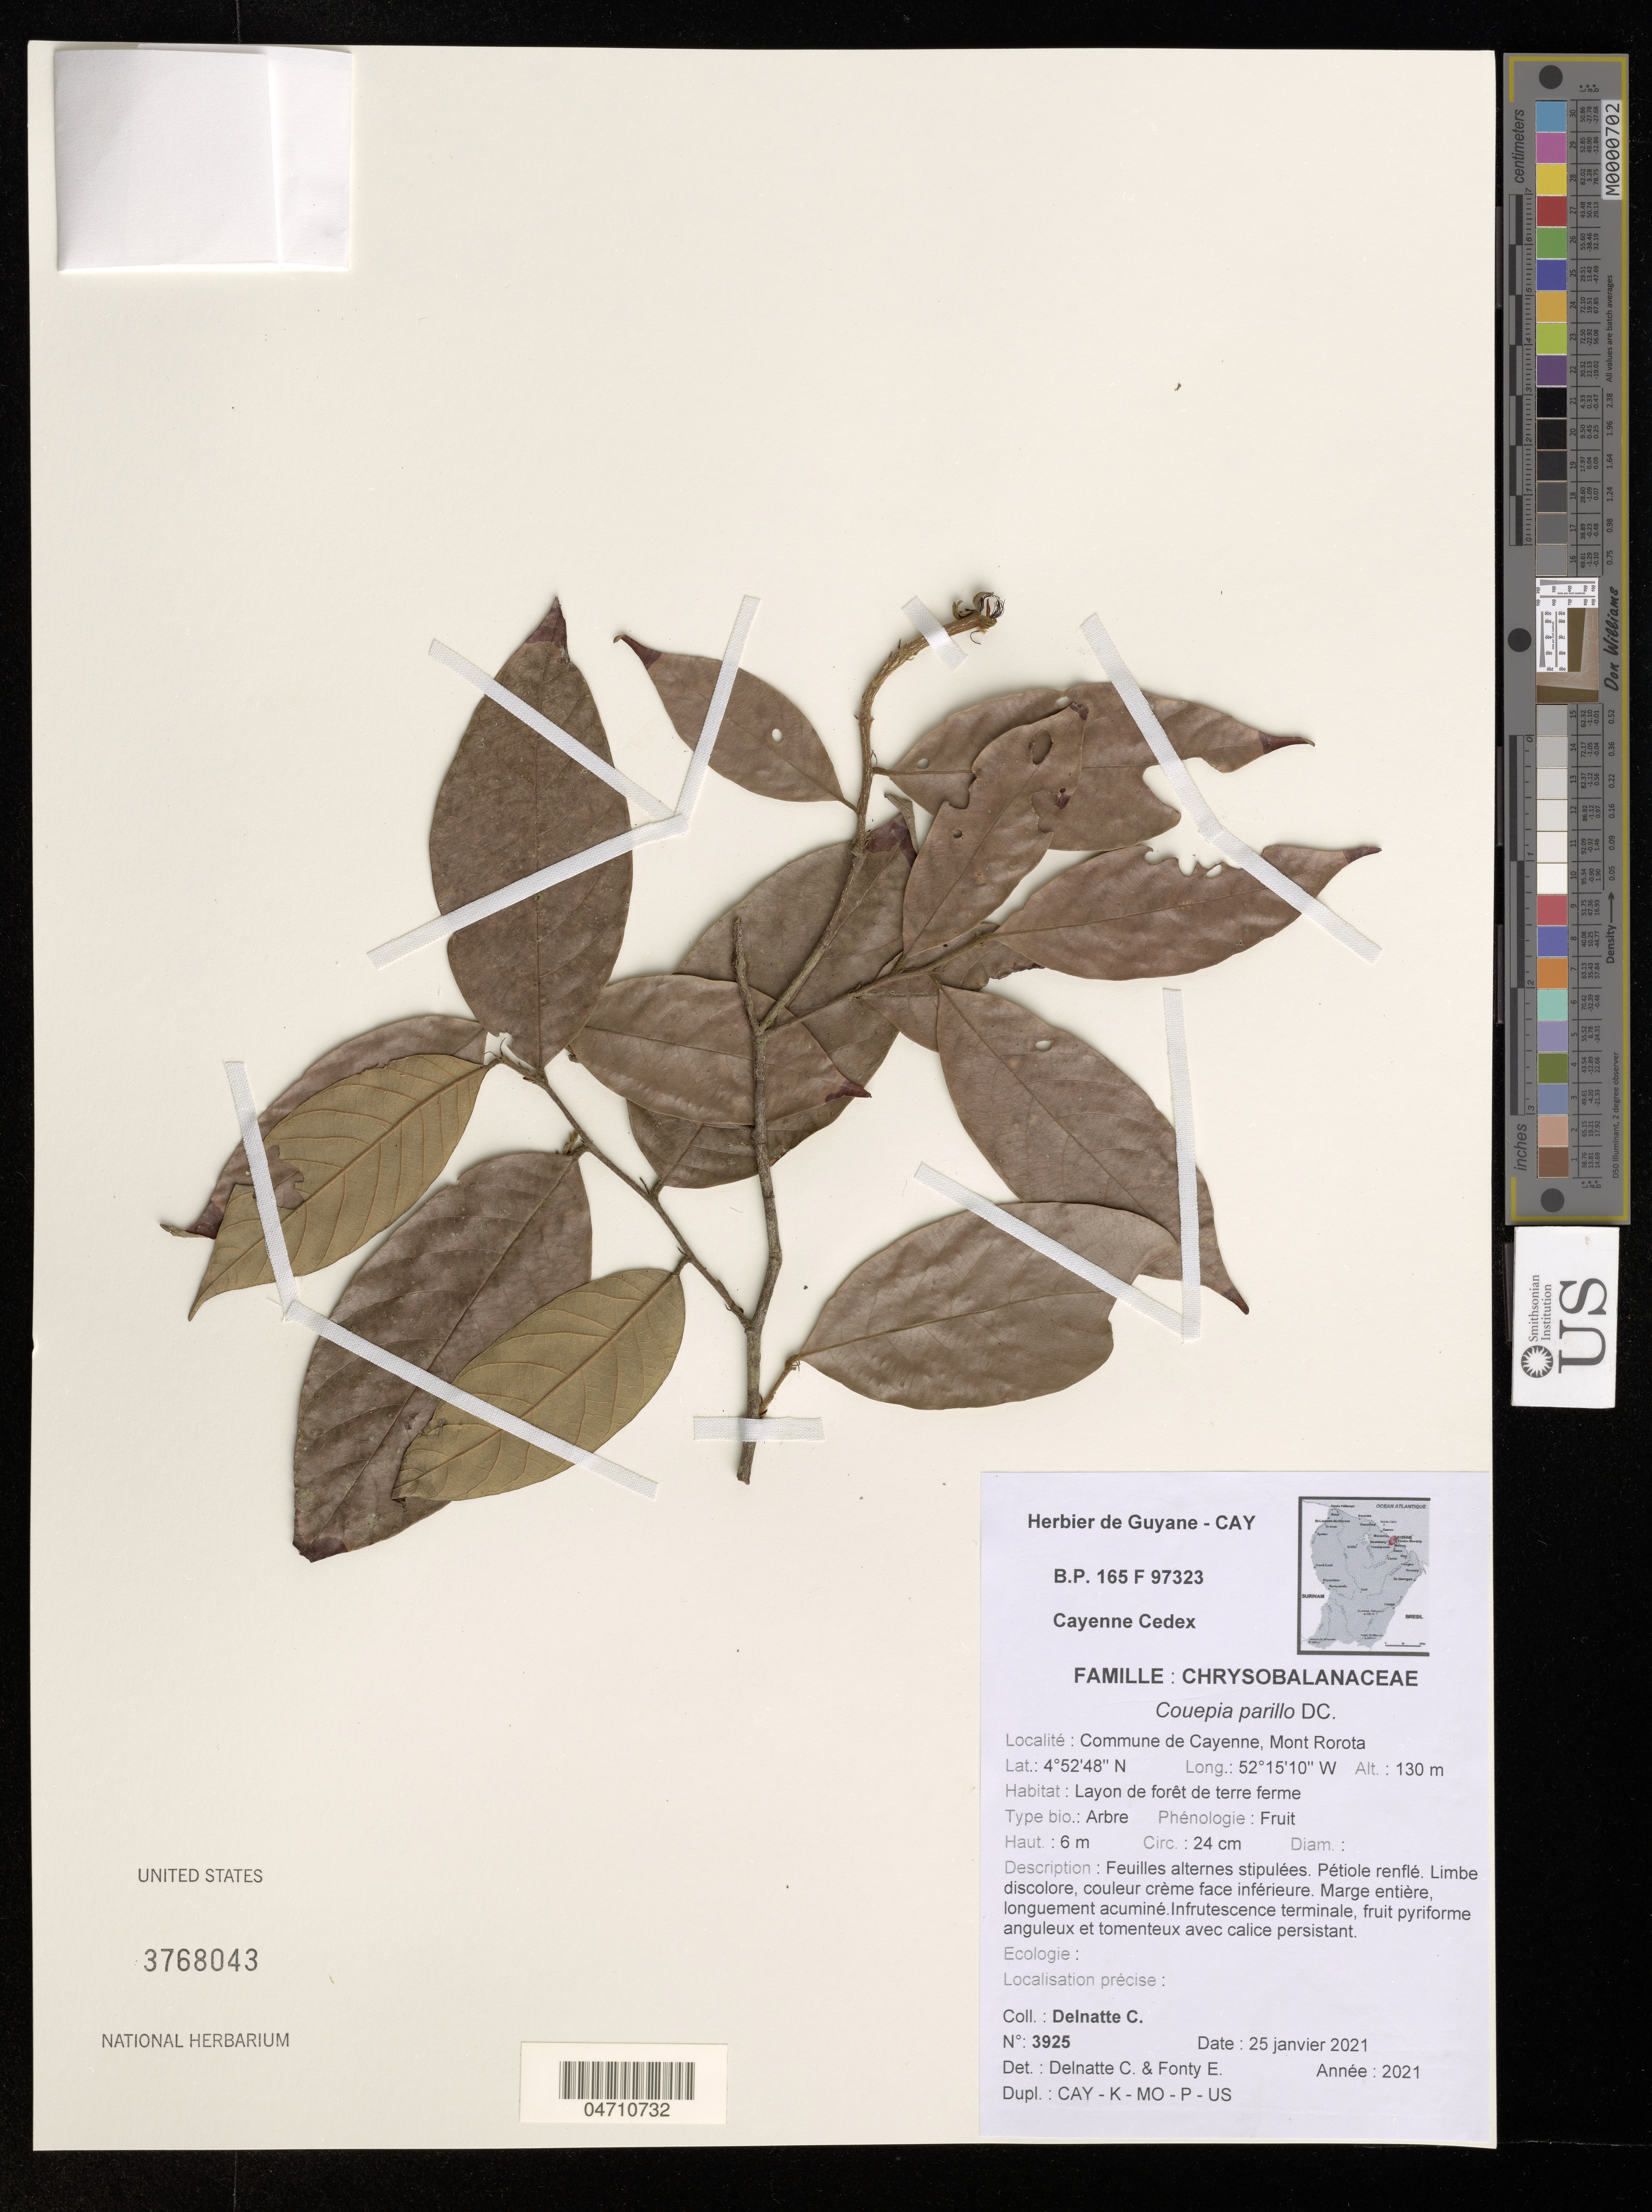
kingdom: Plantae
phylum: Tracheophyta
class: Magnoliopsida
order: Malpighiales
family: Chrysobalanaceae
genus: Gaulettia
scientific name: Gaulettia parillo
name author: (DC.) Sothers & Prance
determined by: (US) Smithsonian Institution - National Museum of Natural History - Department of Botany (UNITED STATES)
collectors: C. Delnatte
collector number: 3925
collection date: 2021-01-25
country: French Guiana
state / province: Cayenne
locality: Commune de Cayenne, Mont Rorota.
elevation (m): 130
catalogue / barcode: US 3768043